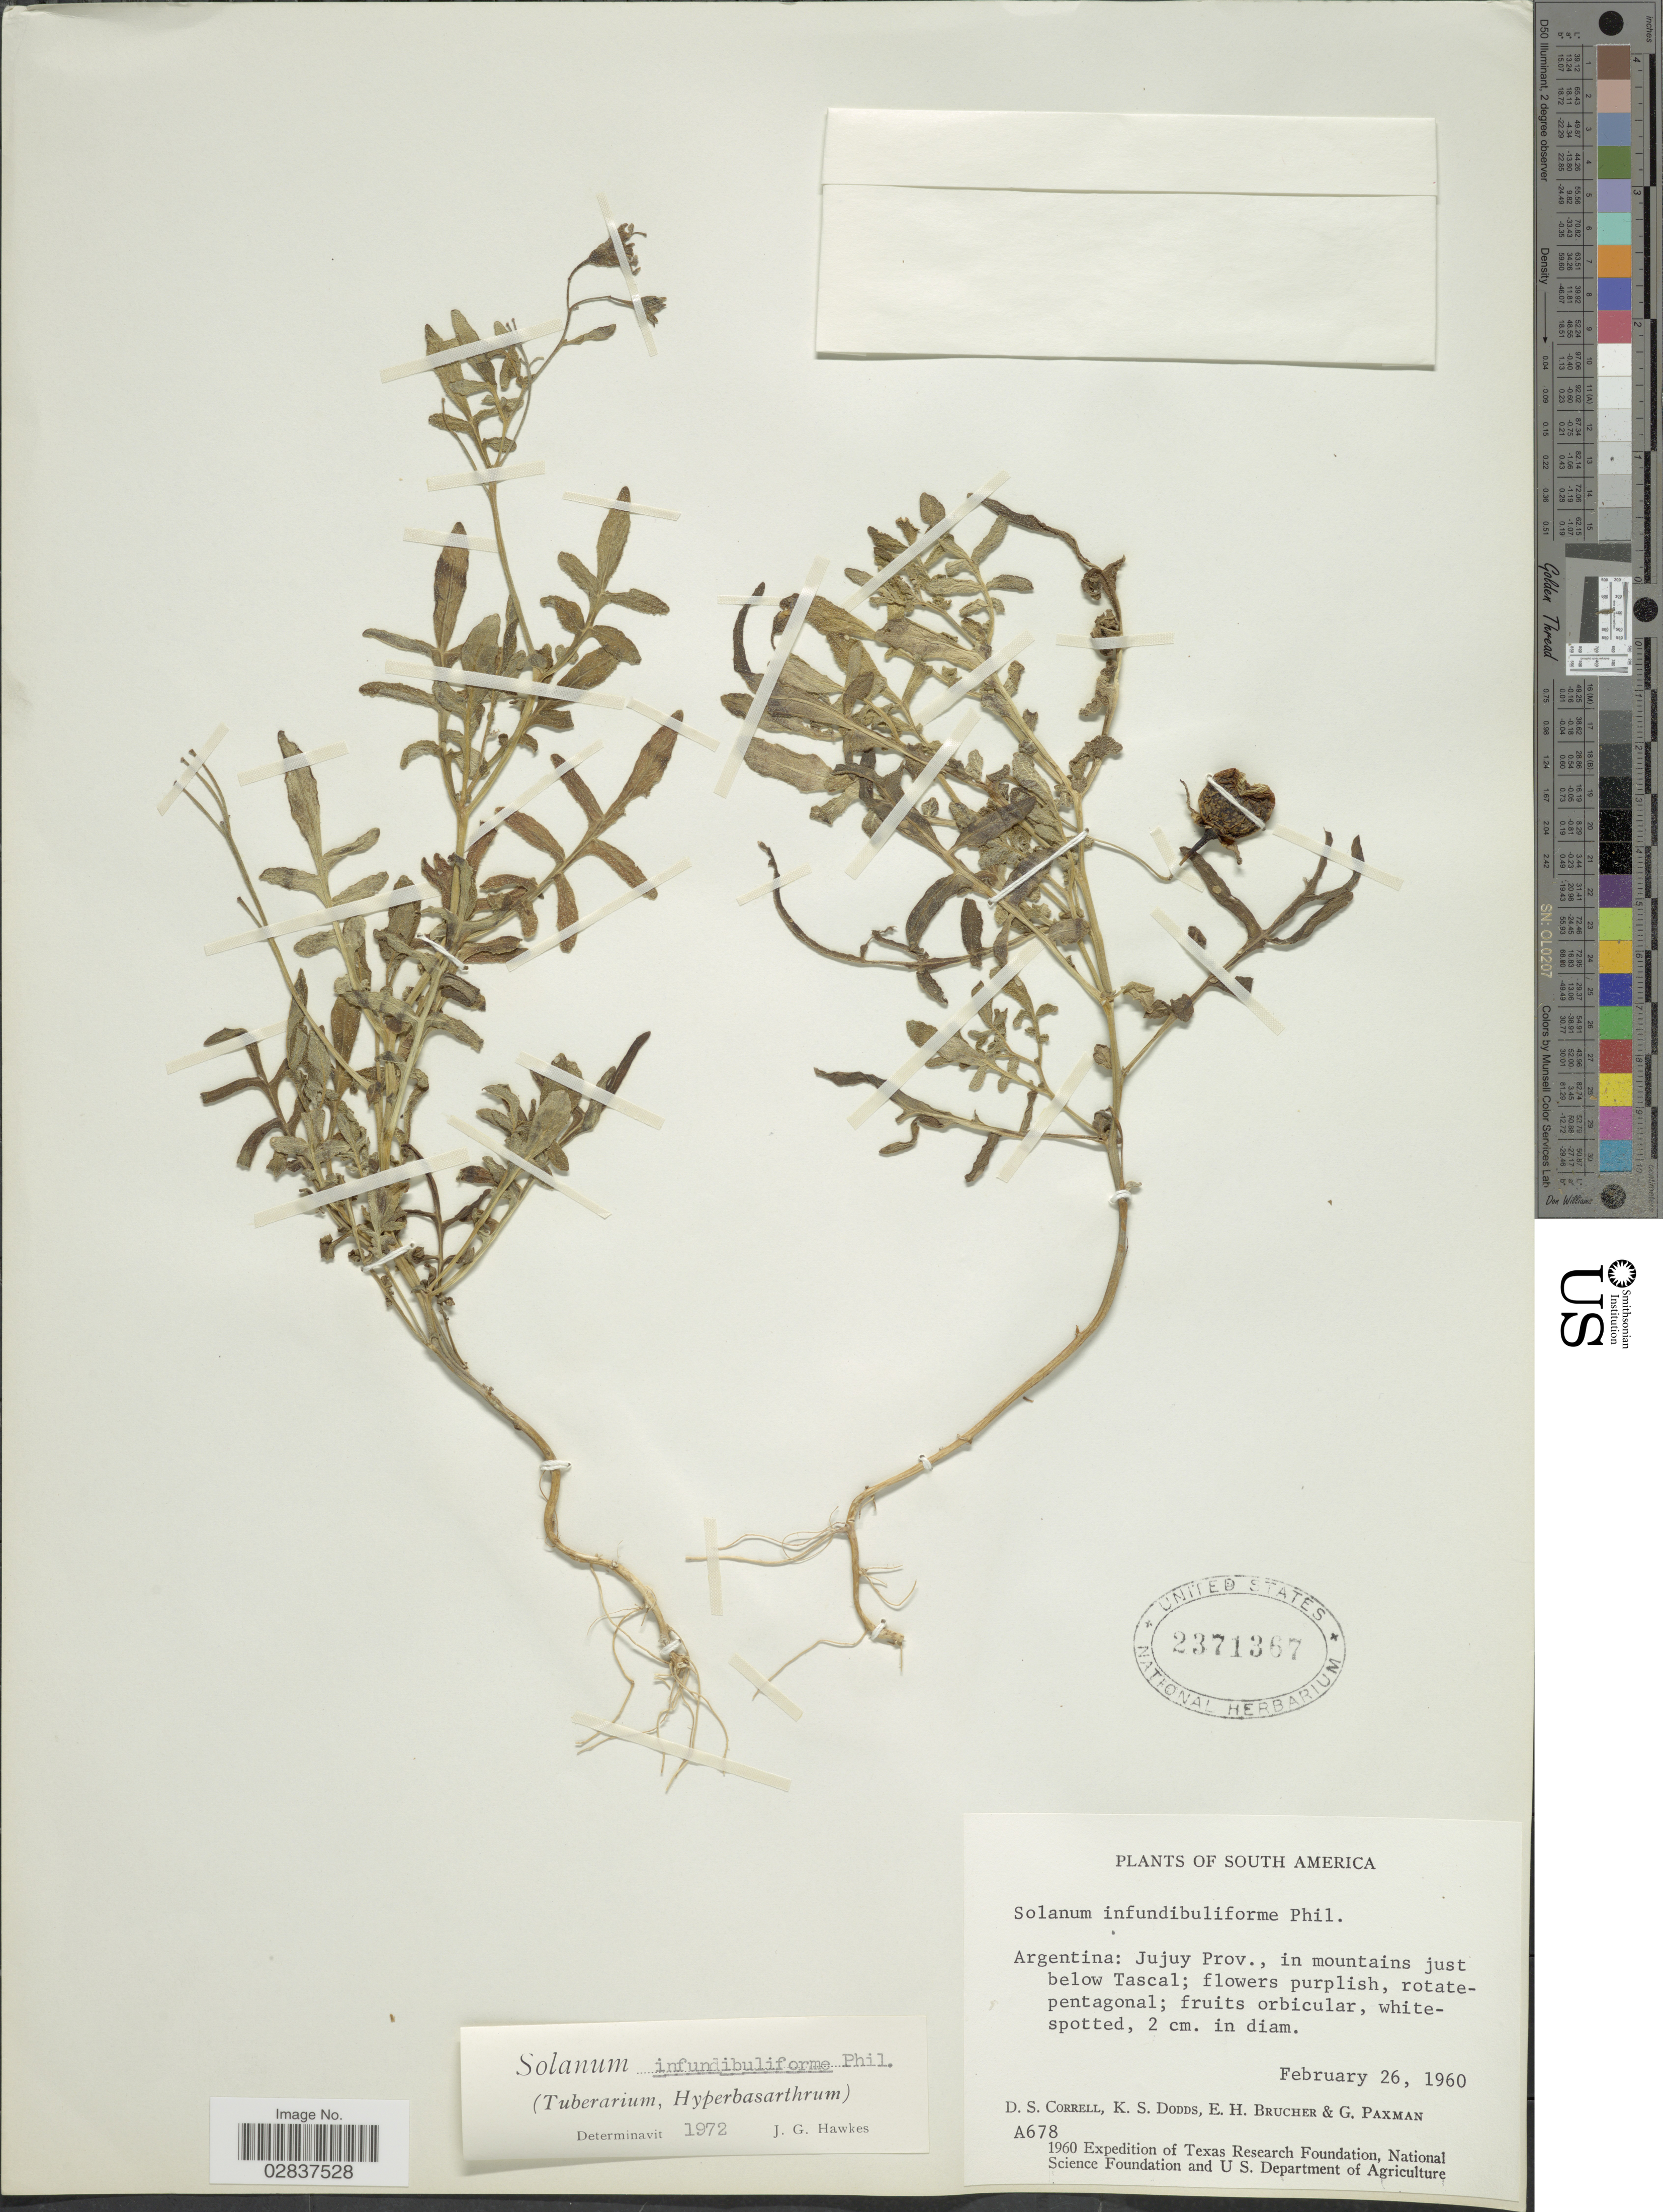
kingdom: Plantae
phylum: Tracheophyta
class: Magnoliopsida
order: Solanales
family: Solanaceae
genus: Solanum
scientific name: Solanum infundibuliforme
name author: Phil.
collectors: D. S. Correll, K. Dodds, E. Brucher & G. Paxman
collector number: A678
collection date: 1960-02-26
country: Argentina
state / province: Jujuy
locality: In mountains just below Tascal.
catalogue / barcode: US 2371367